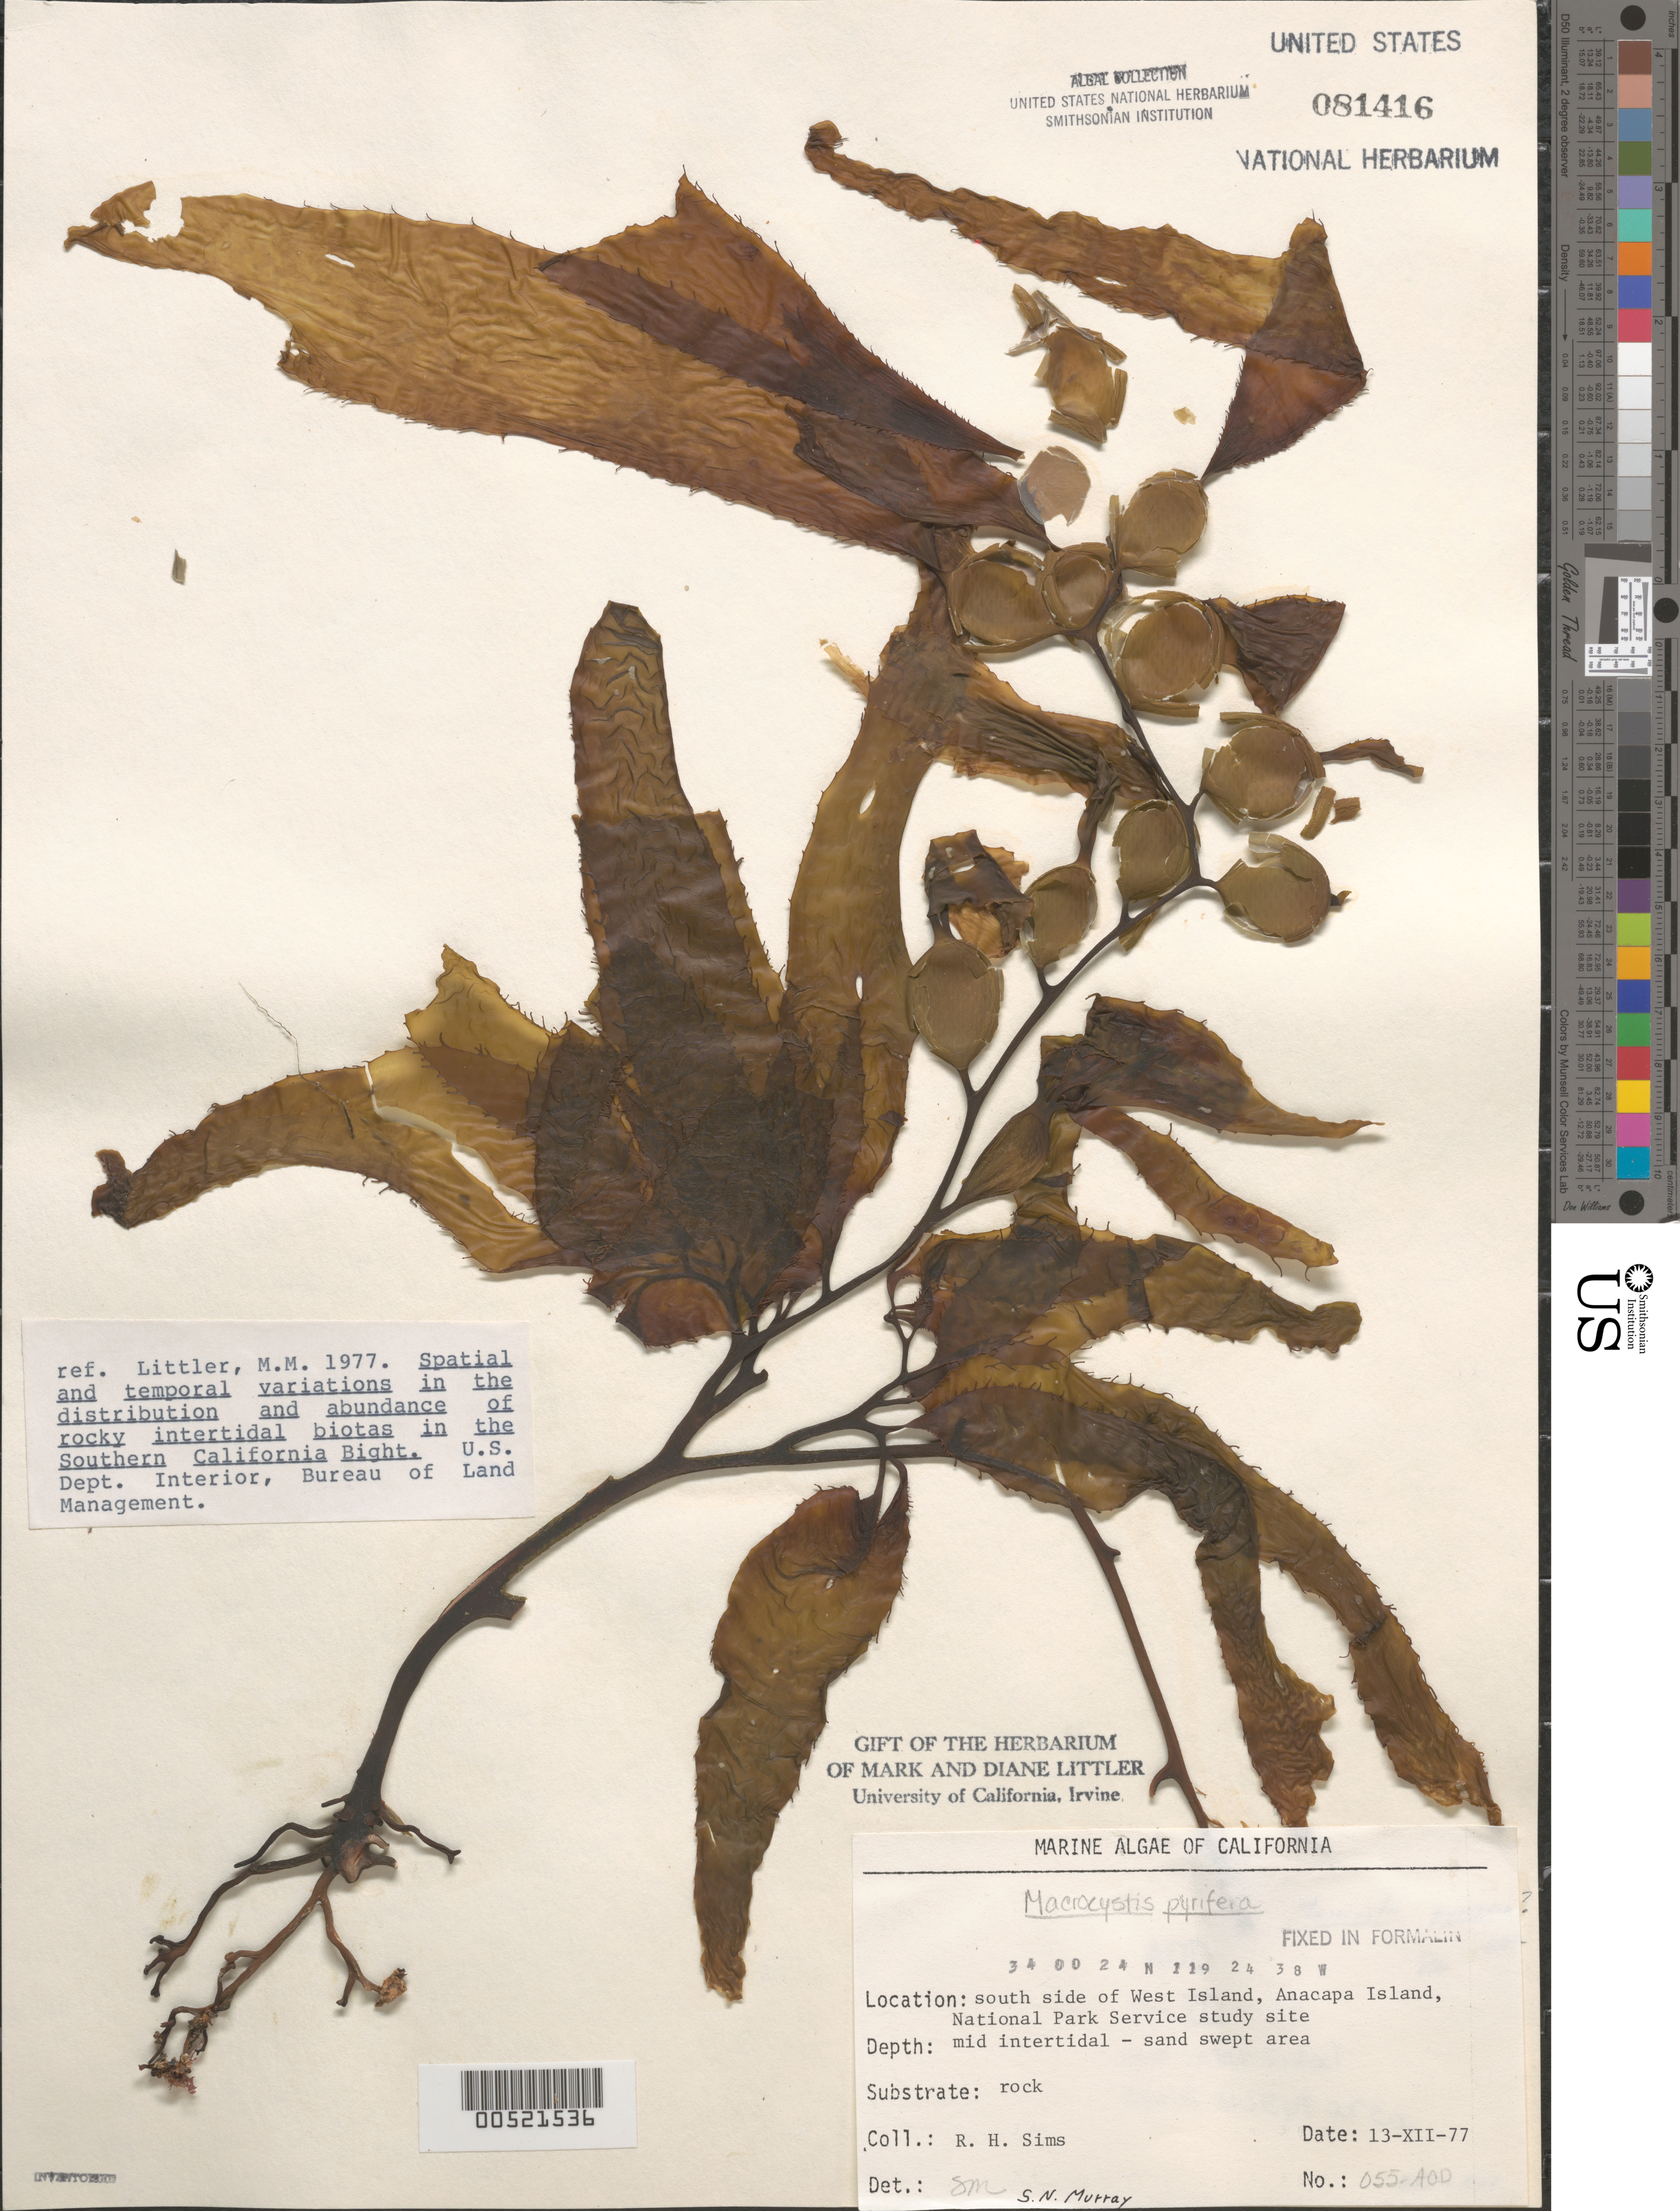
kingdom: Chromista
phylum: Ochrophyta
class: Phaeophyceae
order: Laminariales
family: Laminariaceae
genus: Macrocystis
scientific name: Macrocystis pyrifera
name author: (L.) C. Agardh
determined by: Murray, S. N.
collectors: R. H. Sims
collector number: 055-AOD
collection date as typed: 13 Dec 1977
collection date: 1977-12-13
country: United States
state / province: California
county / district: Ventura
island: Anacapa Island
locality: South side of west island [National Park Service site]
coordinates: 34 00'24"N, 119 24'38"W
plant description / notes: BLM-SOCALBIGHT Rocky Intertidal Survey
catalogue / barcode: US 81416